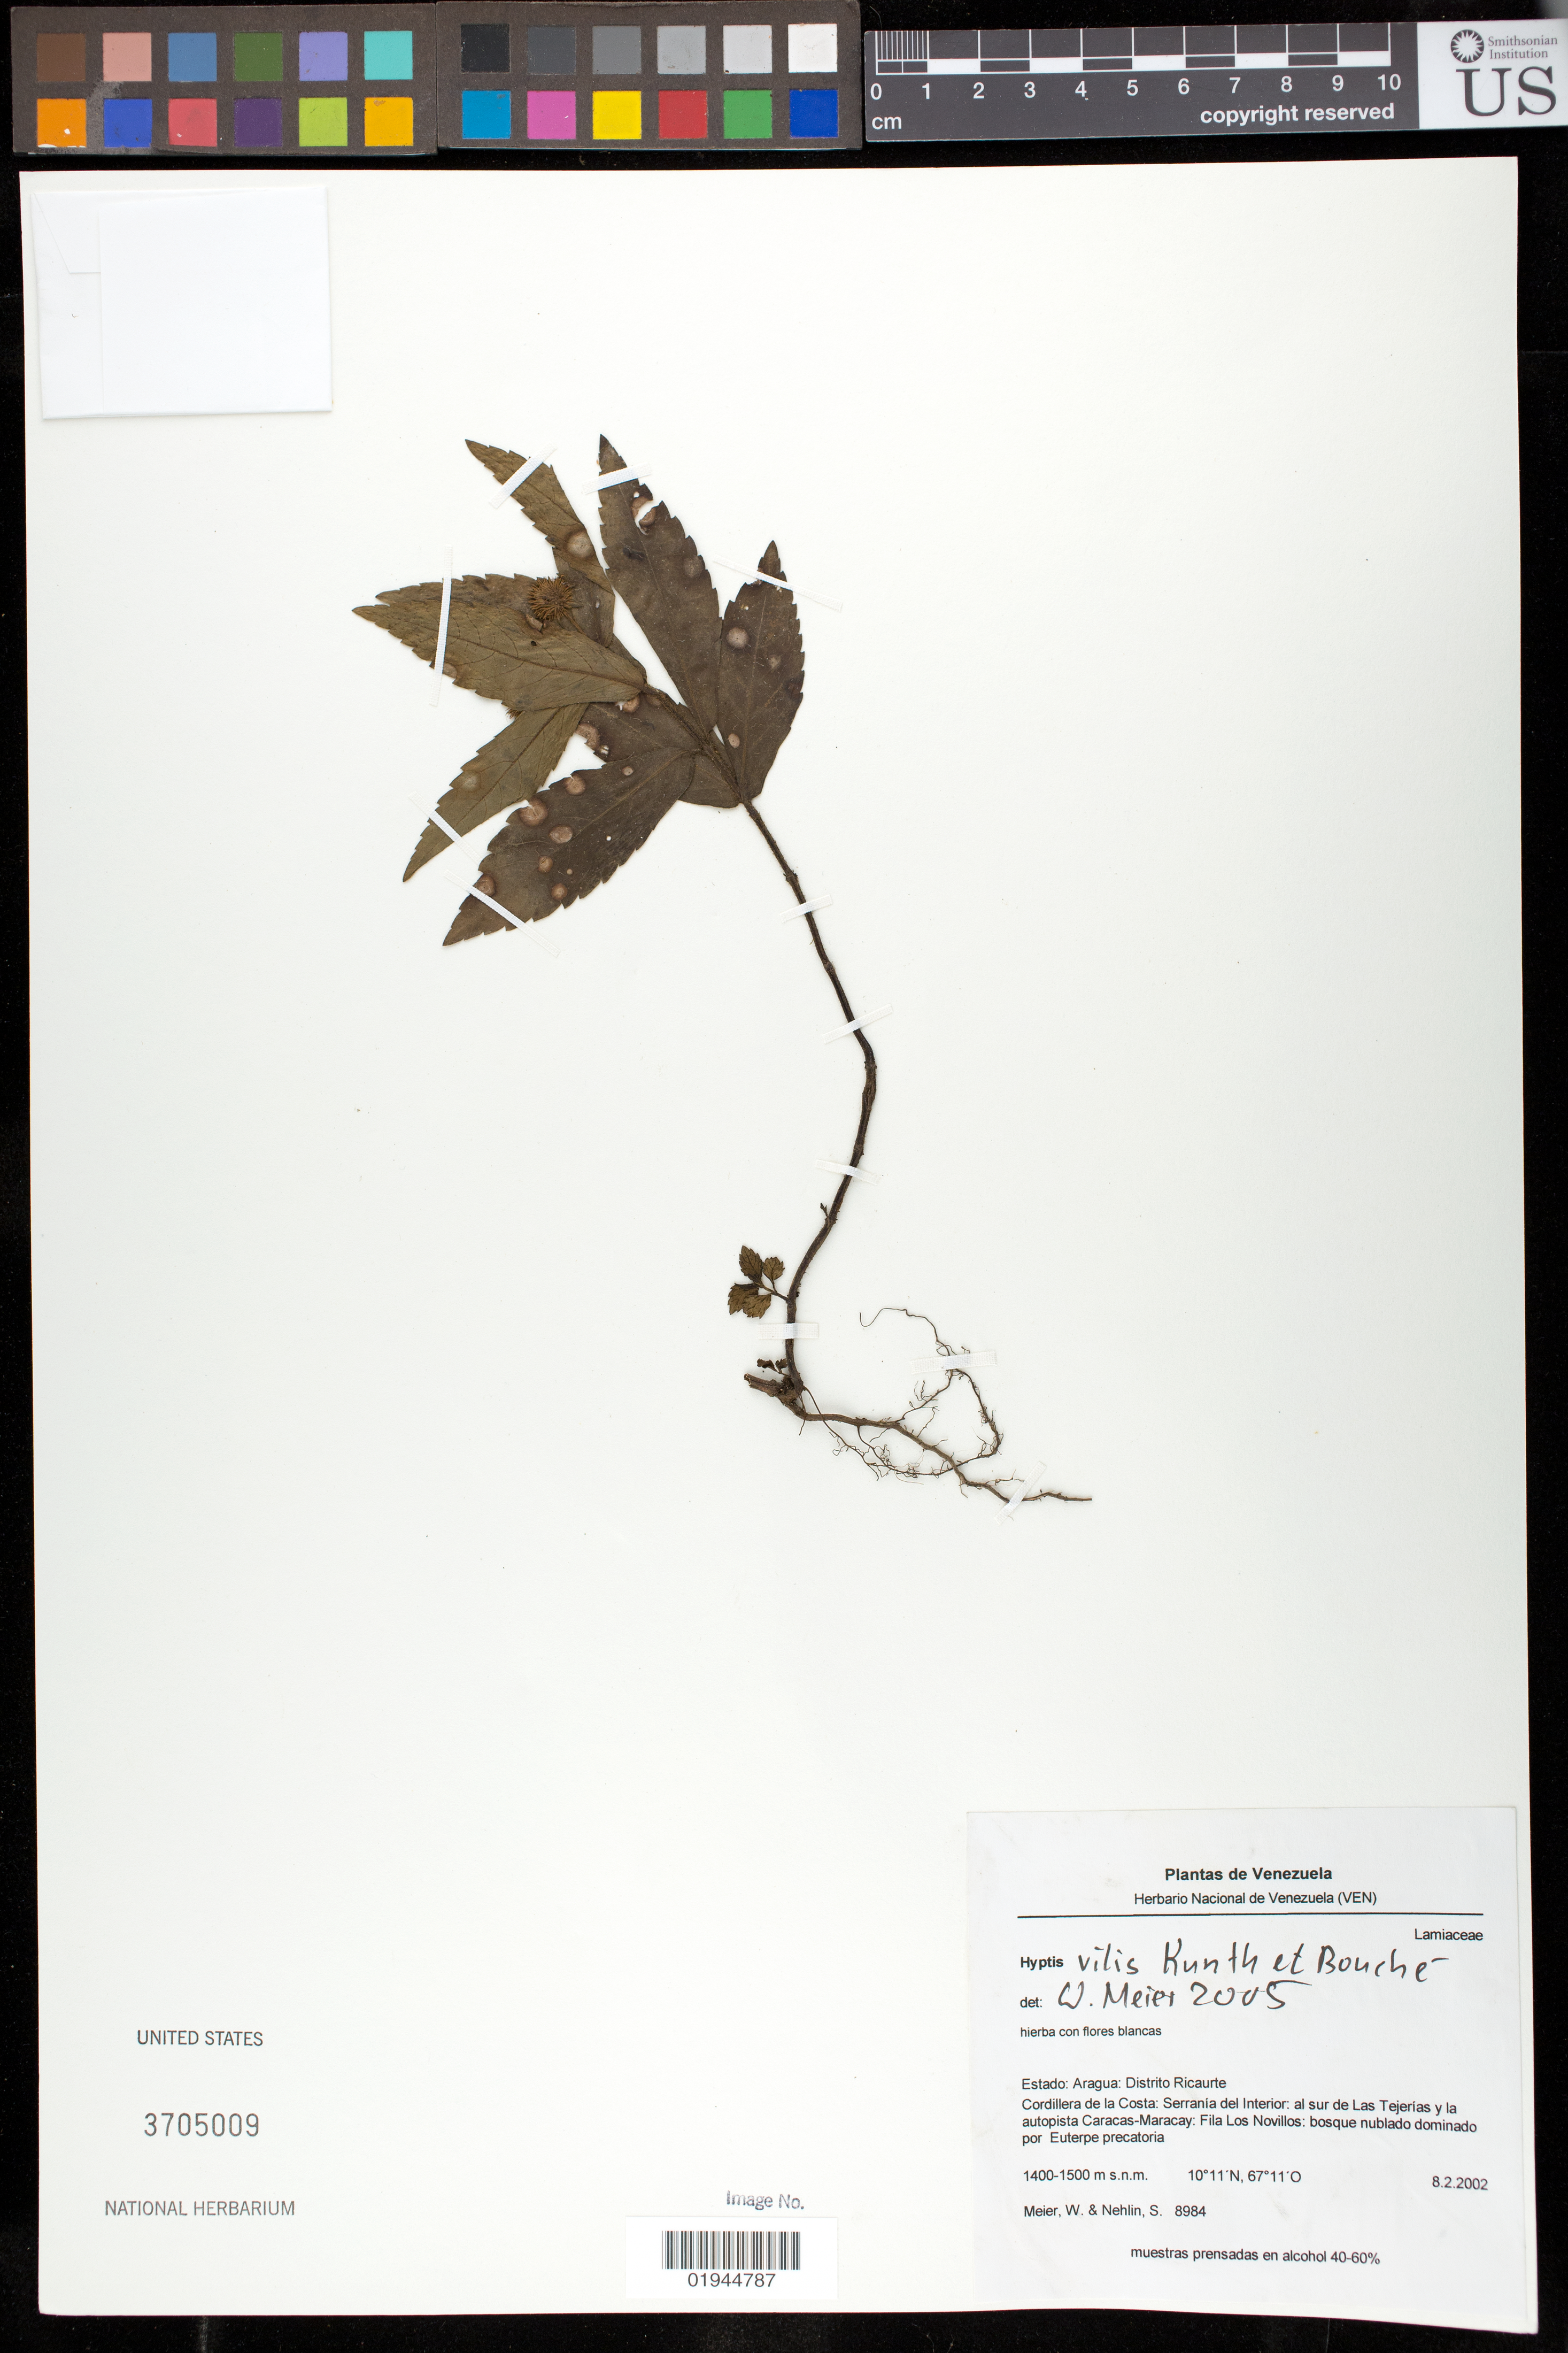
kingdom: Plantae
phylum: Tracheophyta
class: Magnoliopsida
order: Lamiales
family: Lamiaceae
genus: Hyptis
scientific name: Hyptis vilis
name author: Kunth & C.D. Bouché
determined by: Meier, Winfried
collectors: W. Meier & S. Nehlin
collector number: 8984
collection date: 2002-02-08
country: Venezuela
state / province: Aragua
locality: Distrito Ricaurte, Cordillera de la Costa: Serrania del Interior: al sur de las Tejerias y la autopista Caracas-Maracay: Fila Los Novillos.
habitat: bosque nublado dominado por Euterpe precatoria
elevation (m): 1400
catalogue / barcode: US 3705009